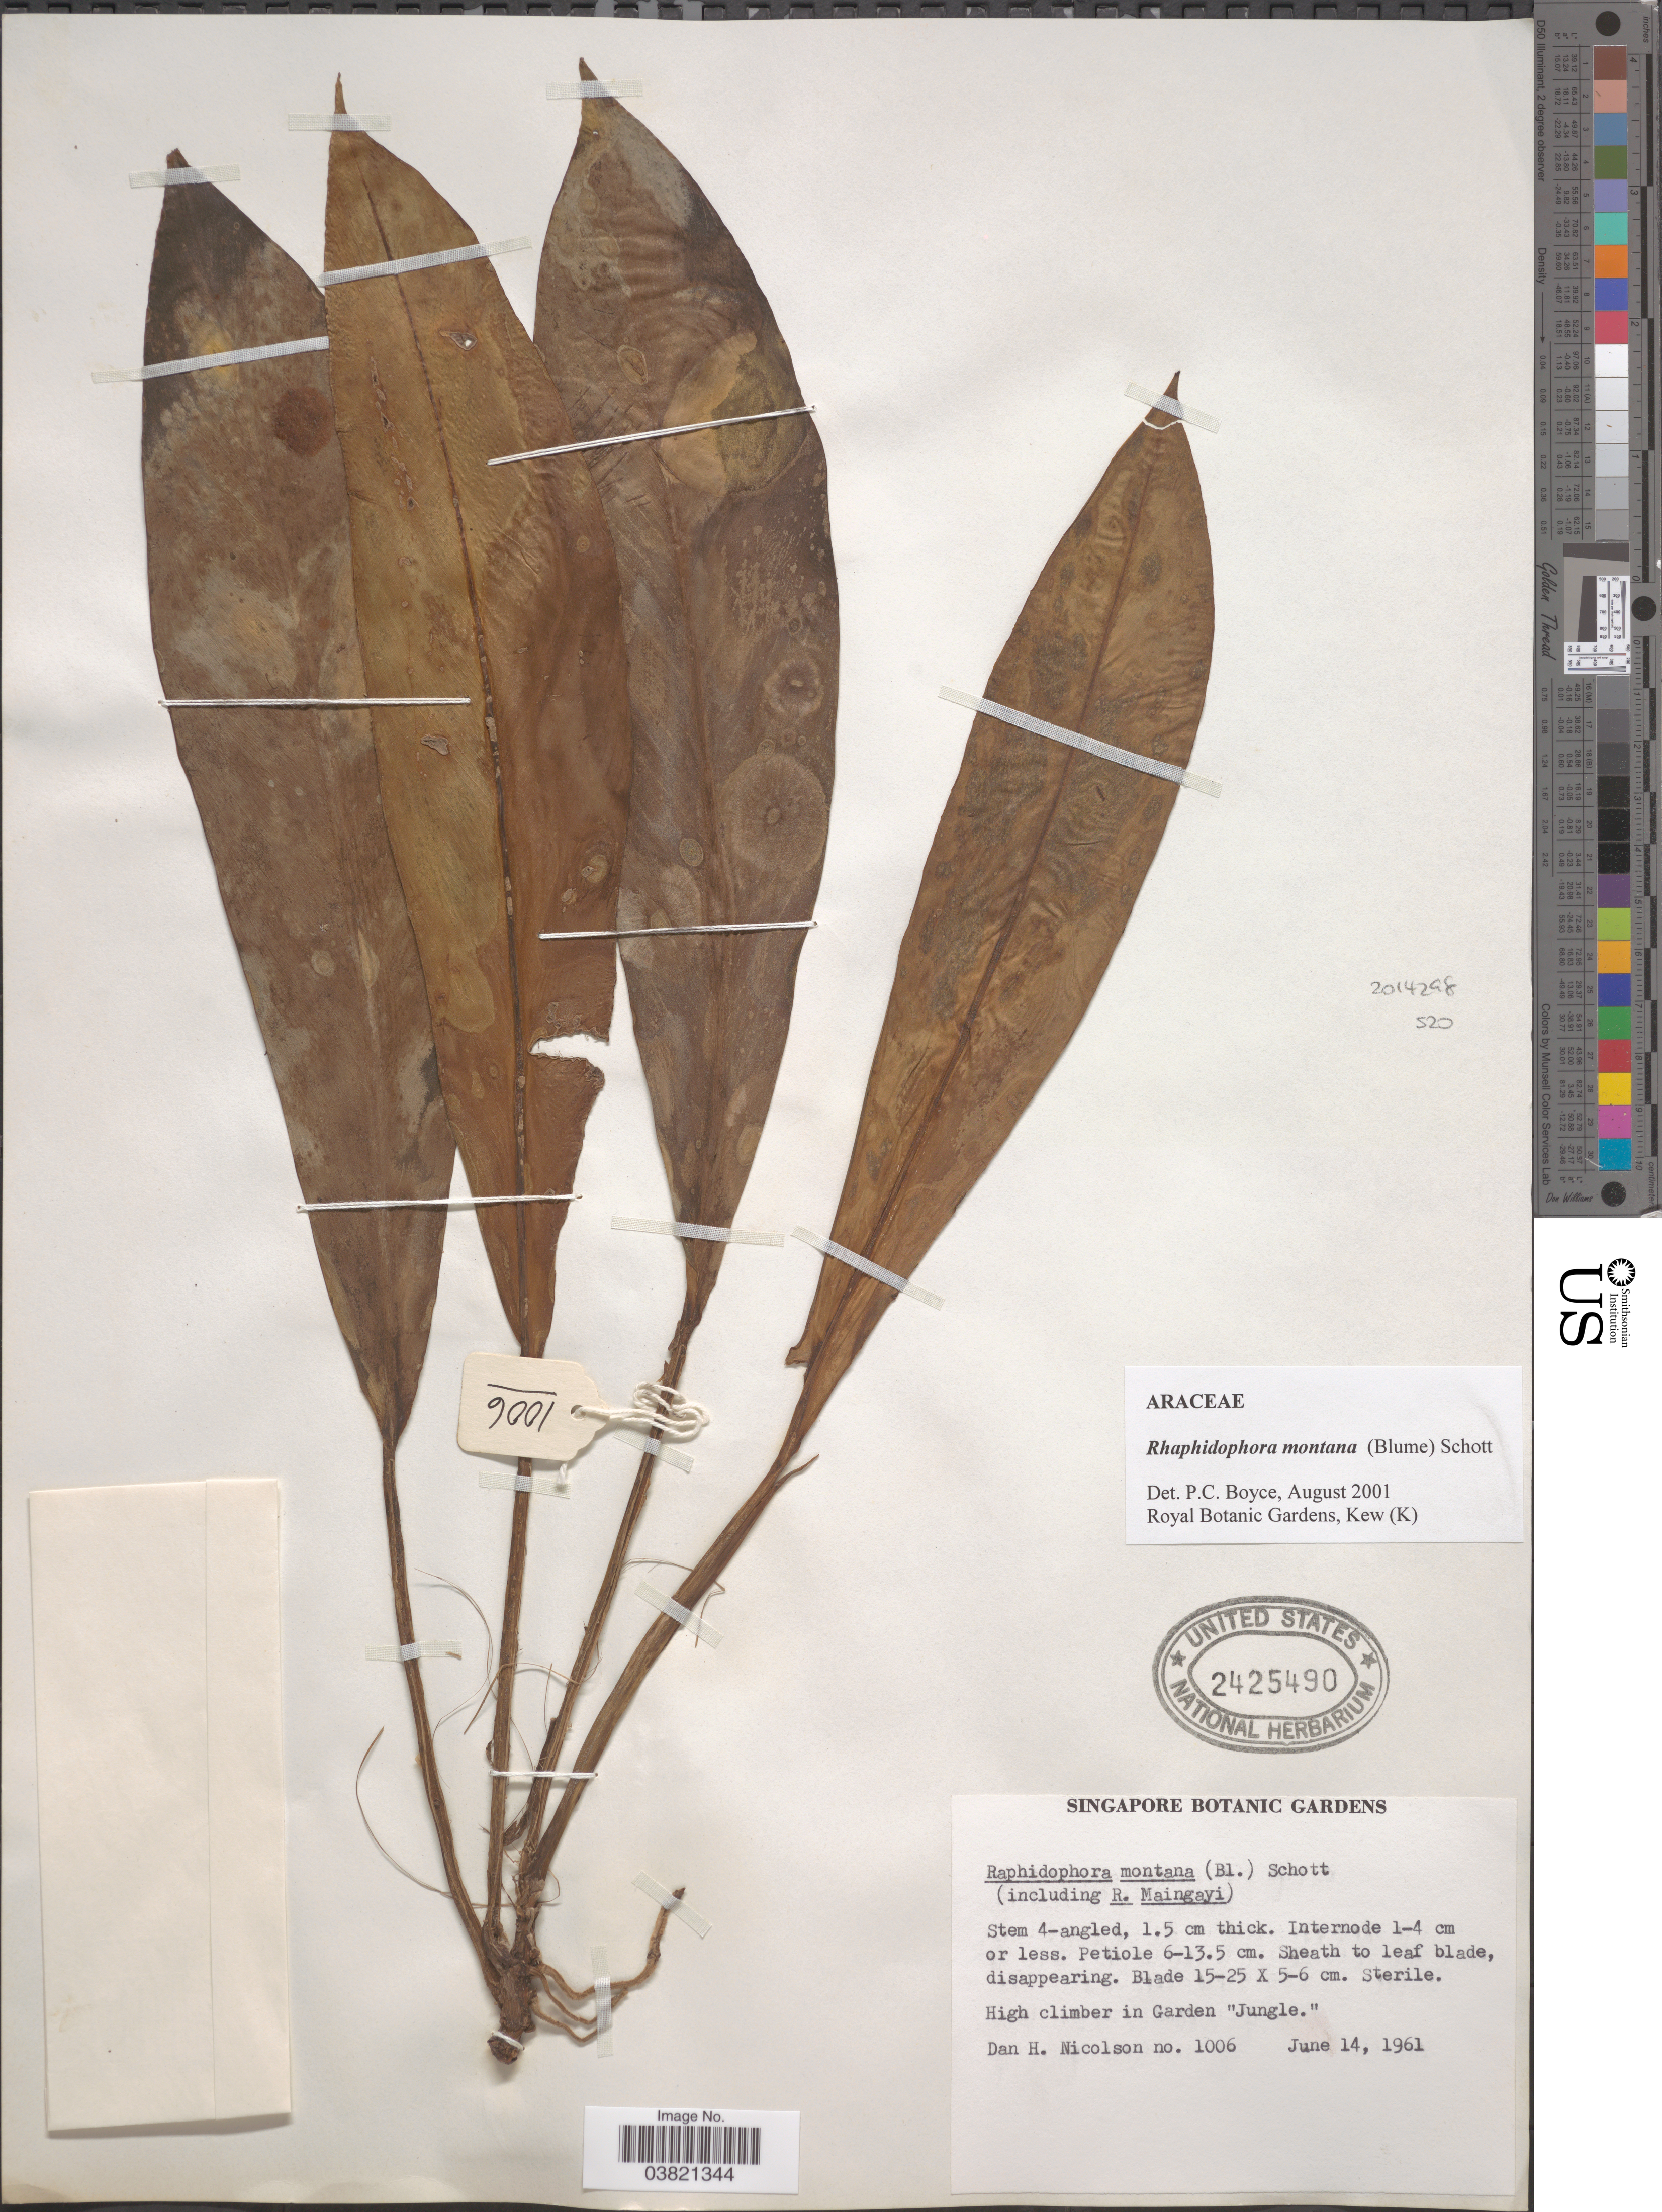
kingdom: Plantae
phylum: Tracheophyta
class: Liliopsida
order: Alismatales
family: Araceae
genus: Rhaphidophora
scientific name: Rhaphidophora montana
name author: (Blume) Schott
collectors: D. H. Nicolson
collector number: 1006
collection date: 1961-06-14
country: Singapore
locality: Singapore Botanic Gardens. In Garden "Jungle".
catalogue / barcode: US 2425490